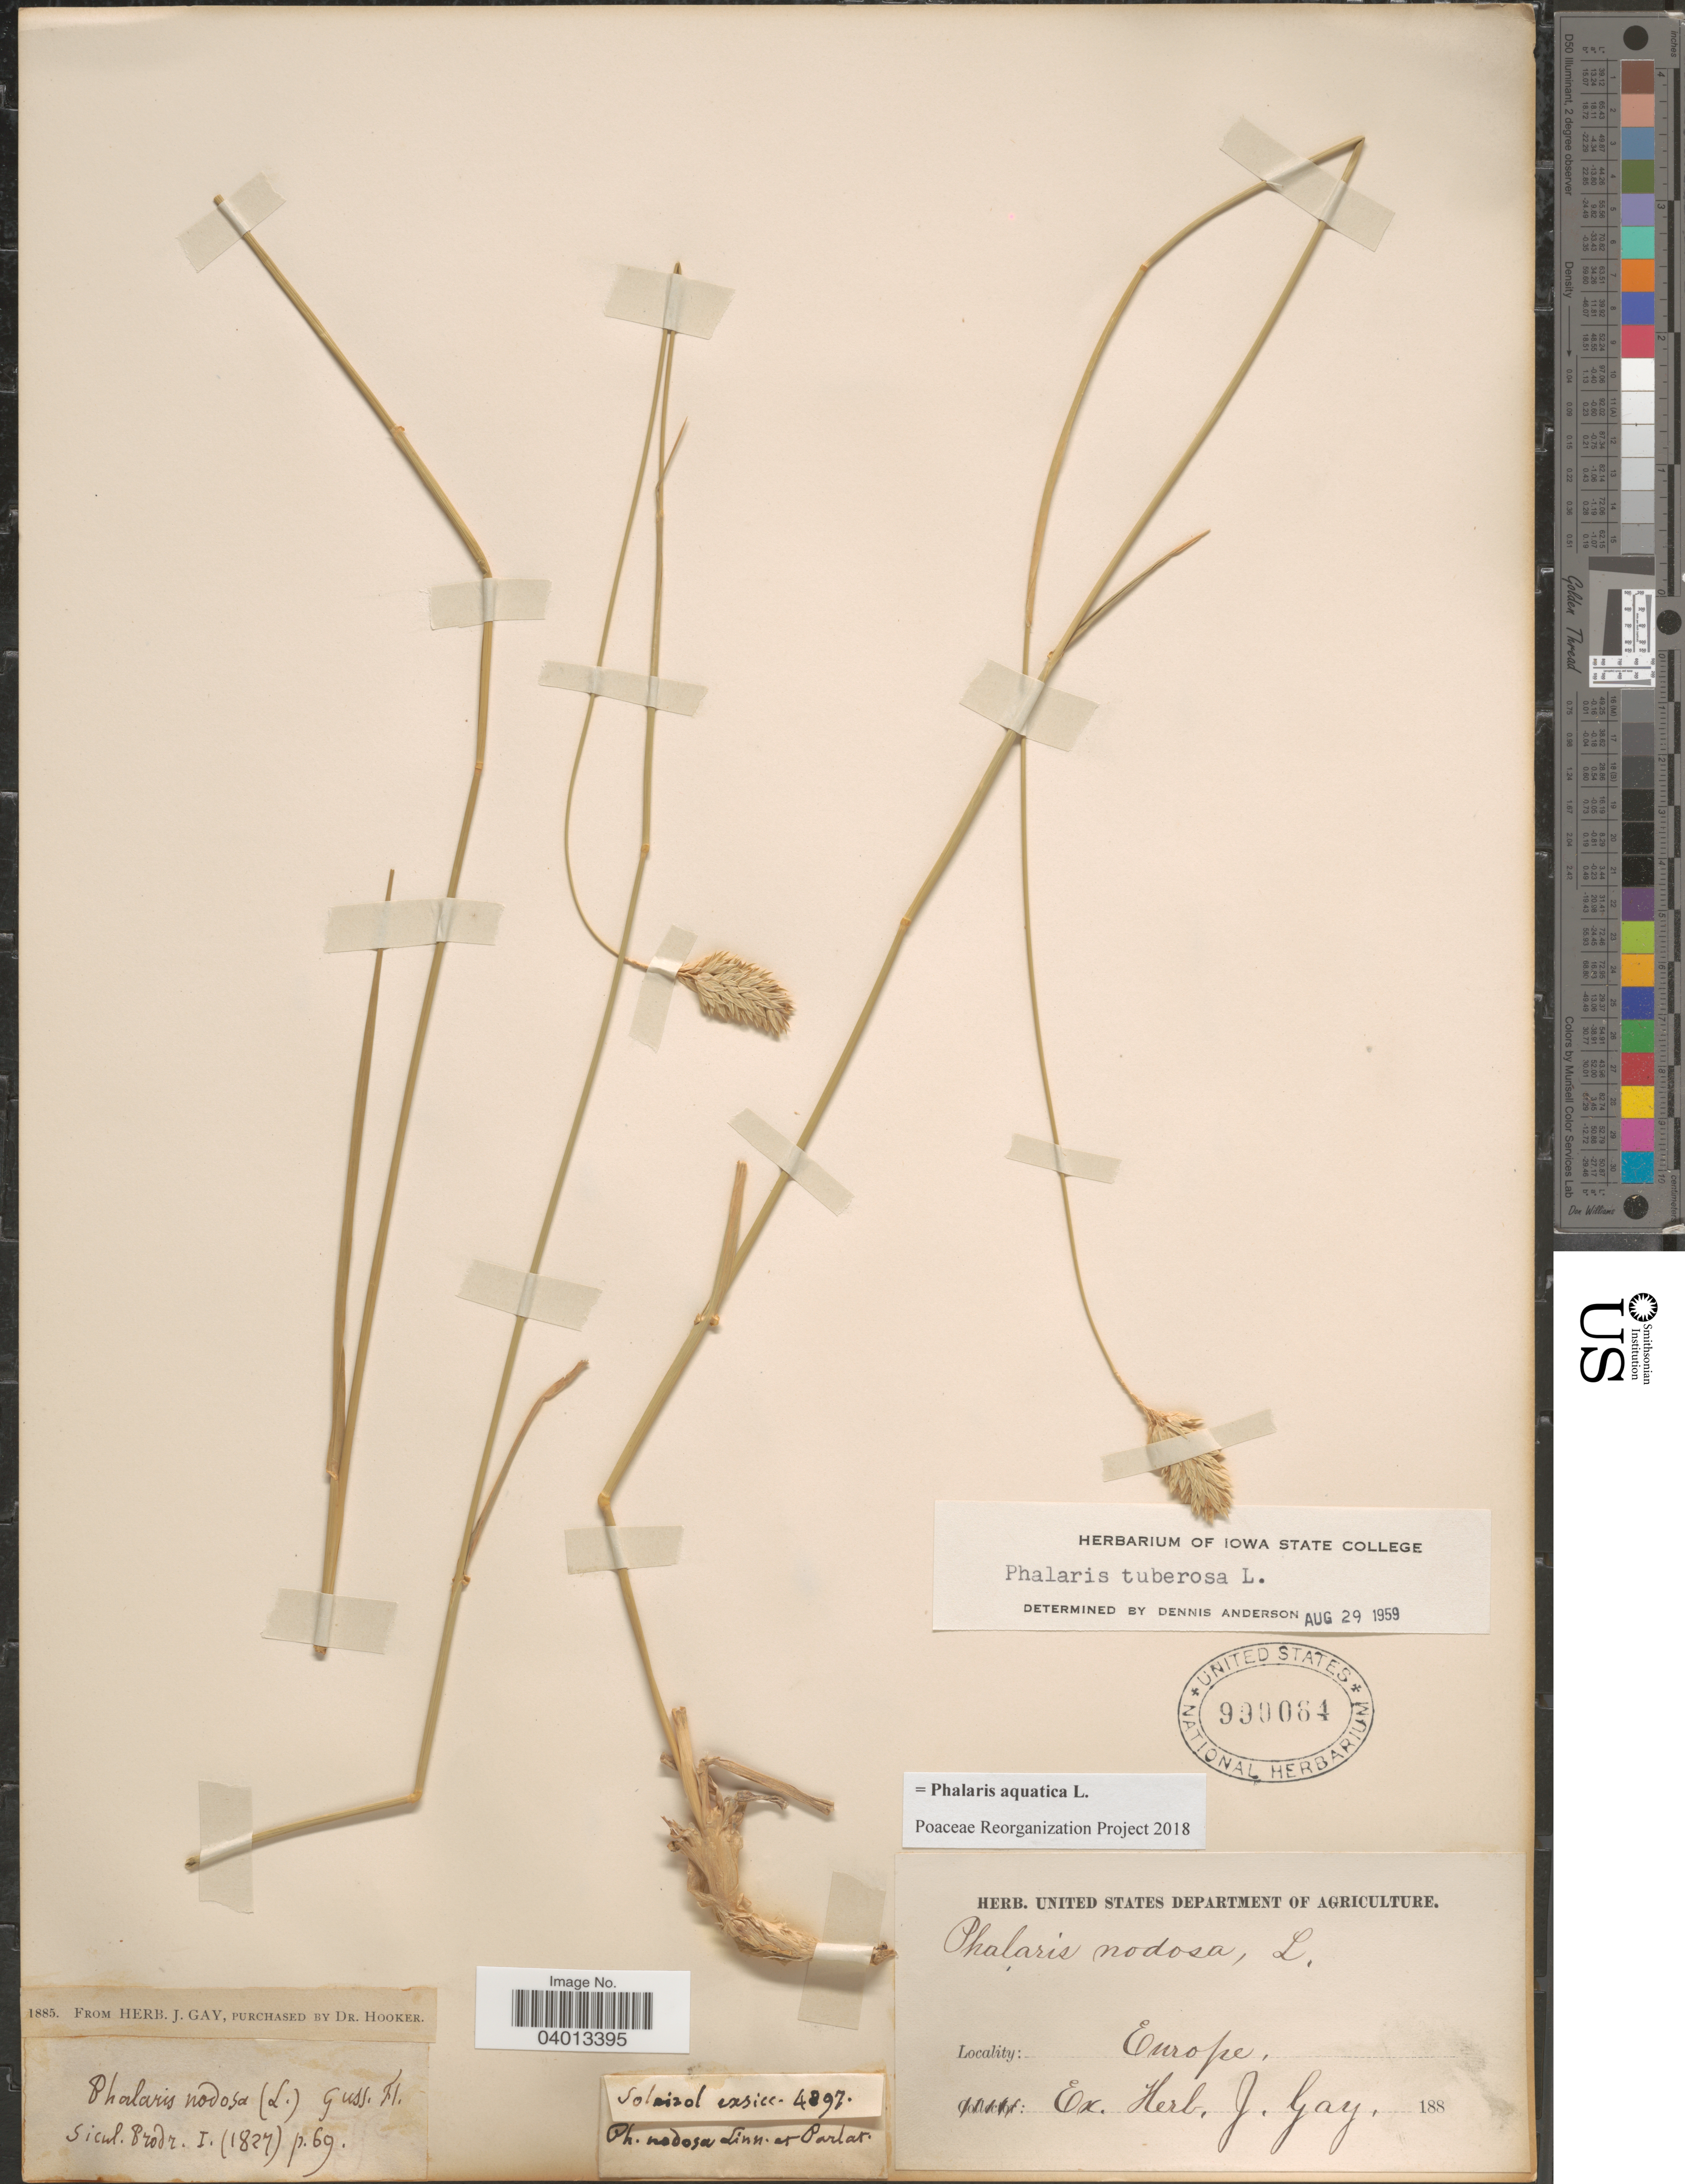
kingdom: Plantae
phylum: Tracheophyta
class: Liliopsida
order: Poales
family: Poaceae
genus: Phalaris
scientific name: Phalaris aquatica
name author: L.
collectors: ex herb. J. Gay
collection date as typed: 188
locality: Europe.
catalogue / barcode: US 990064